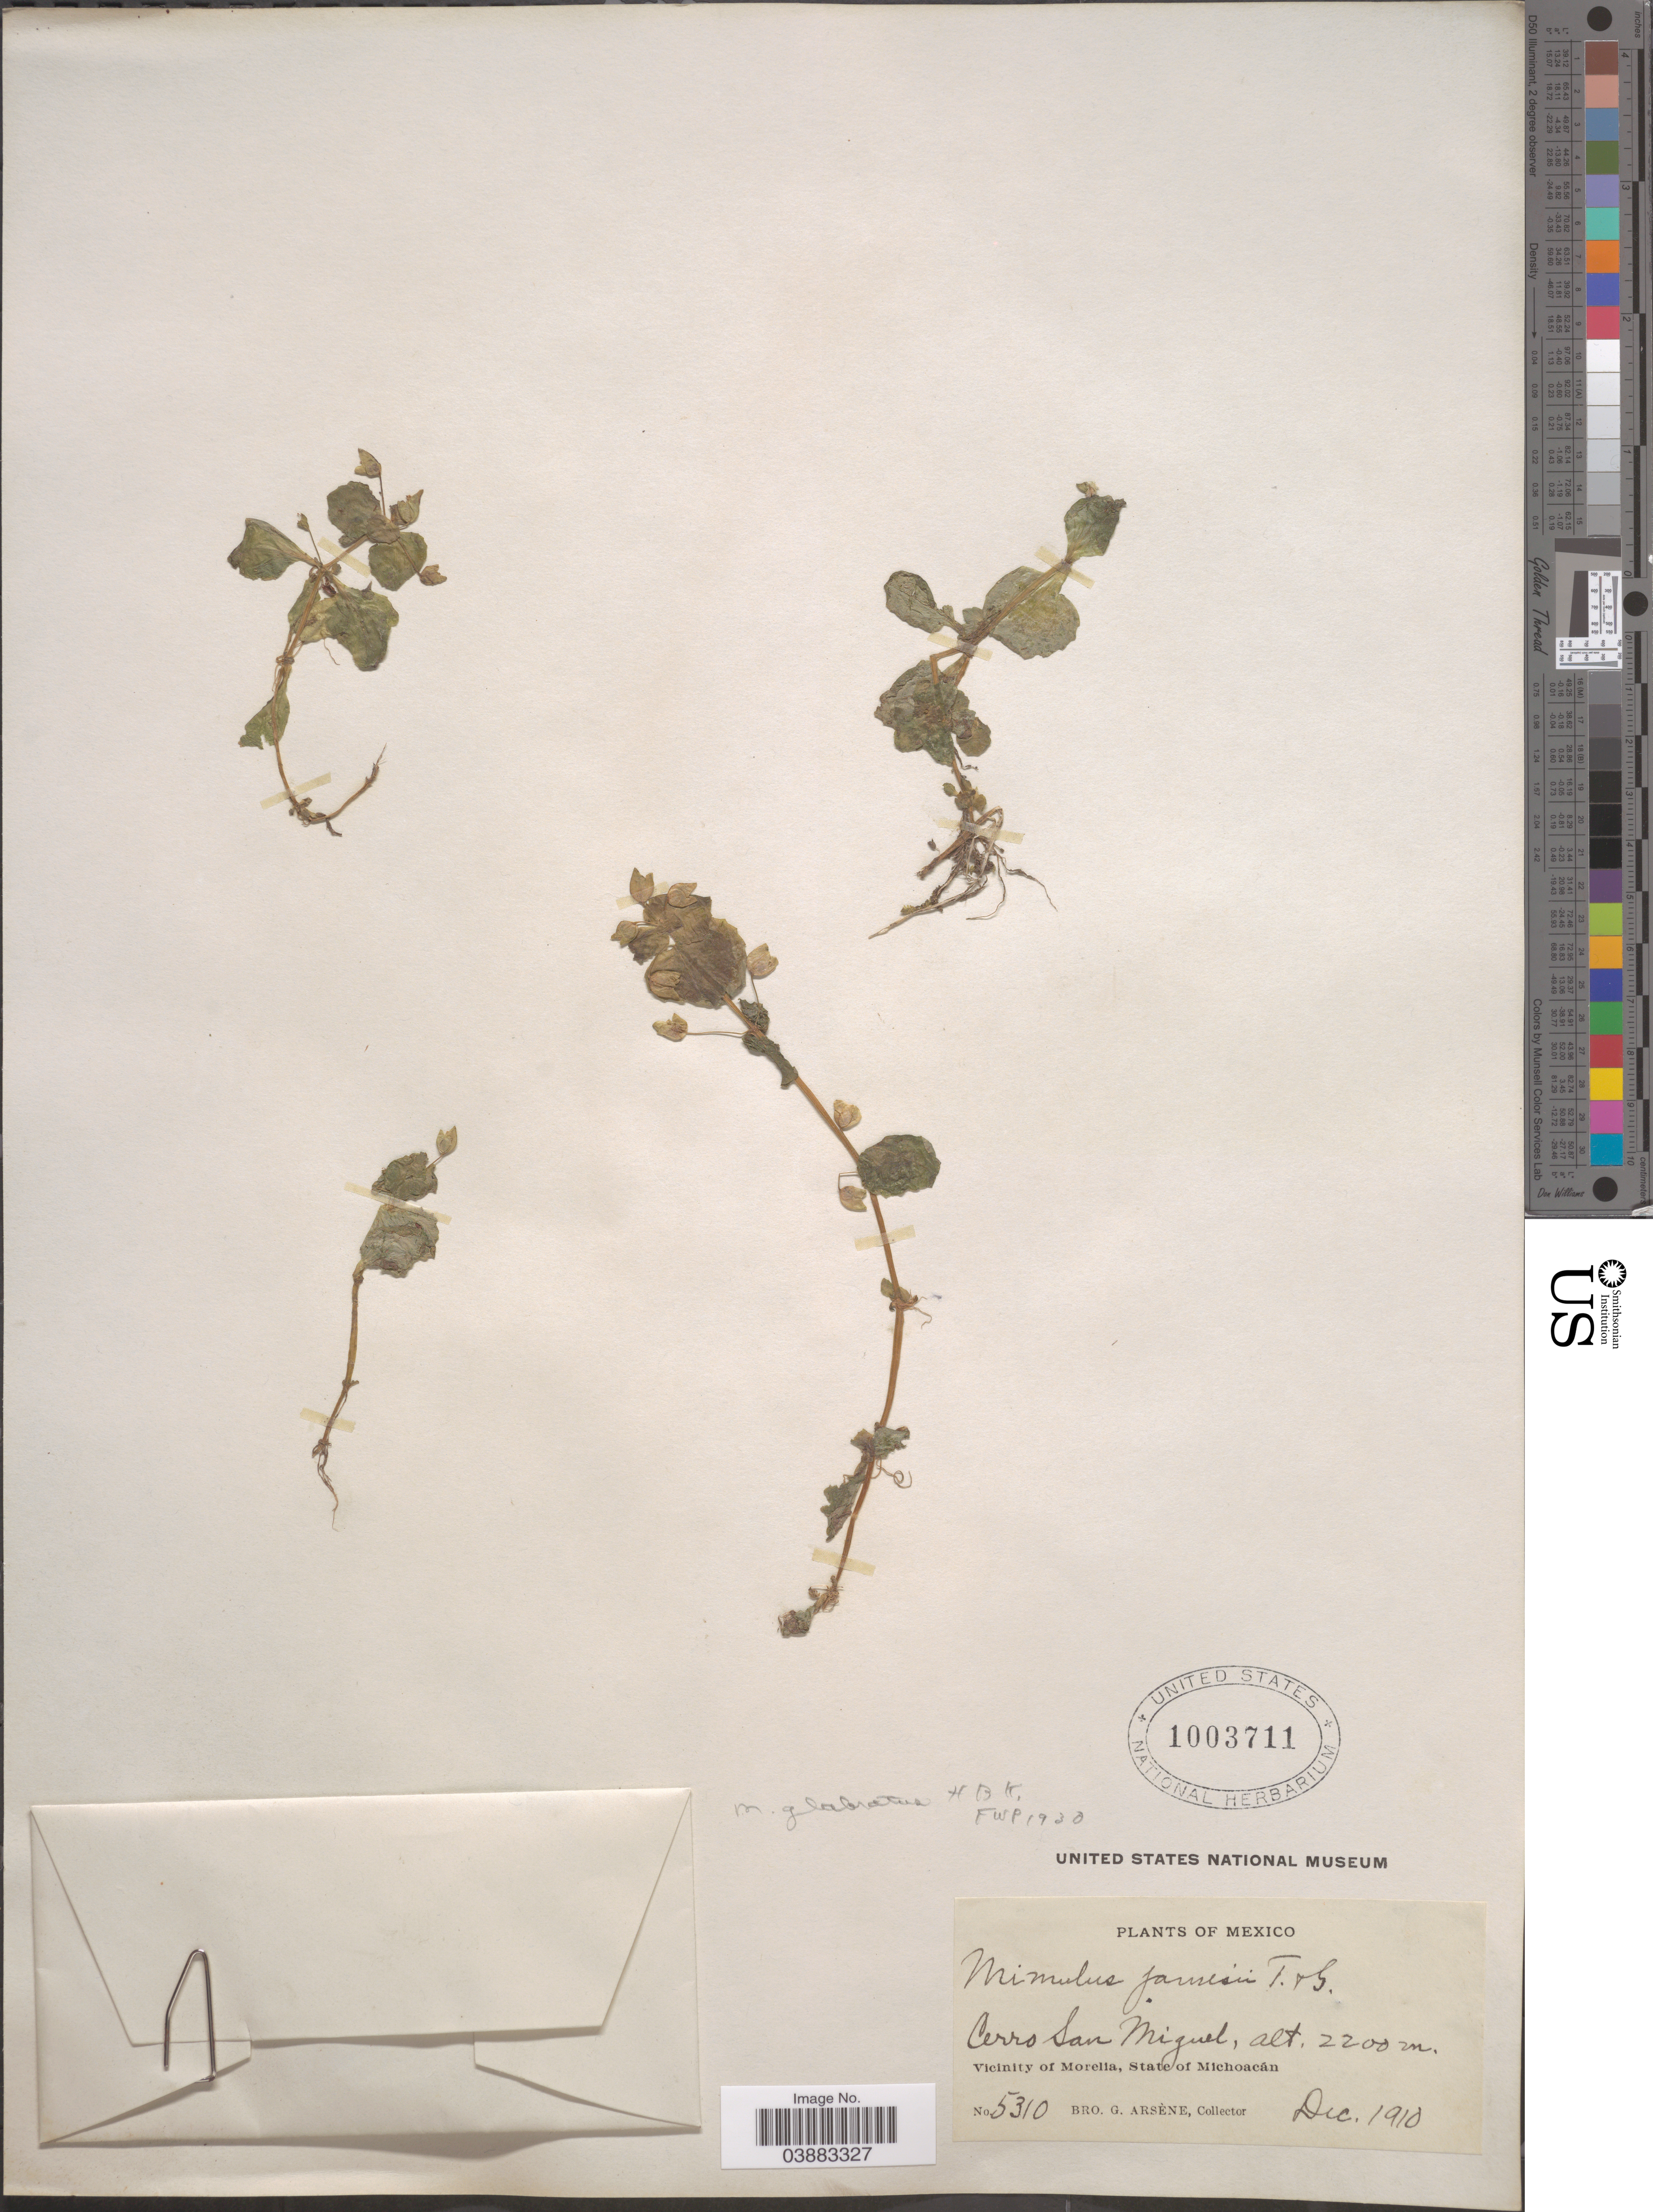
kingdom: Plantae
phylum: Tracheophyta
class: Magnoliopsida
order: Lamiales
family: Phrymaceae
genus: Mimulus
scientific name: Mimulus glabratus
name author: Kunth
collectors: Bro. G. Arsène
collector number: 5310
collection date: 1910-12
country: Mexico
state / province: Michoacán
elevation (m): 2200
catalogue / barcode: US 1003711